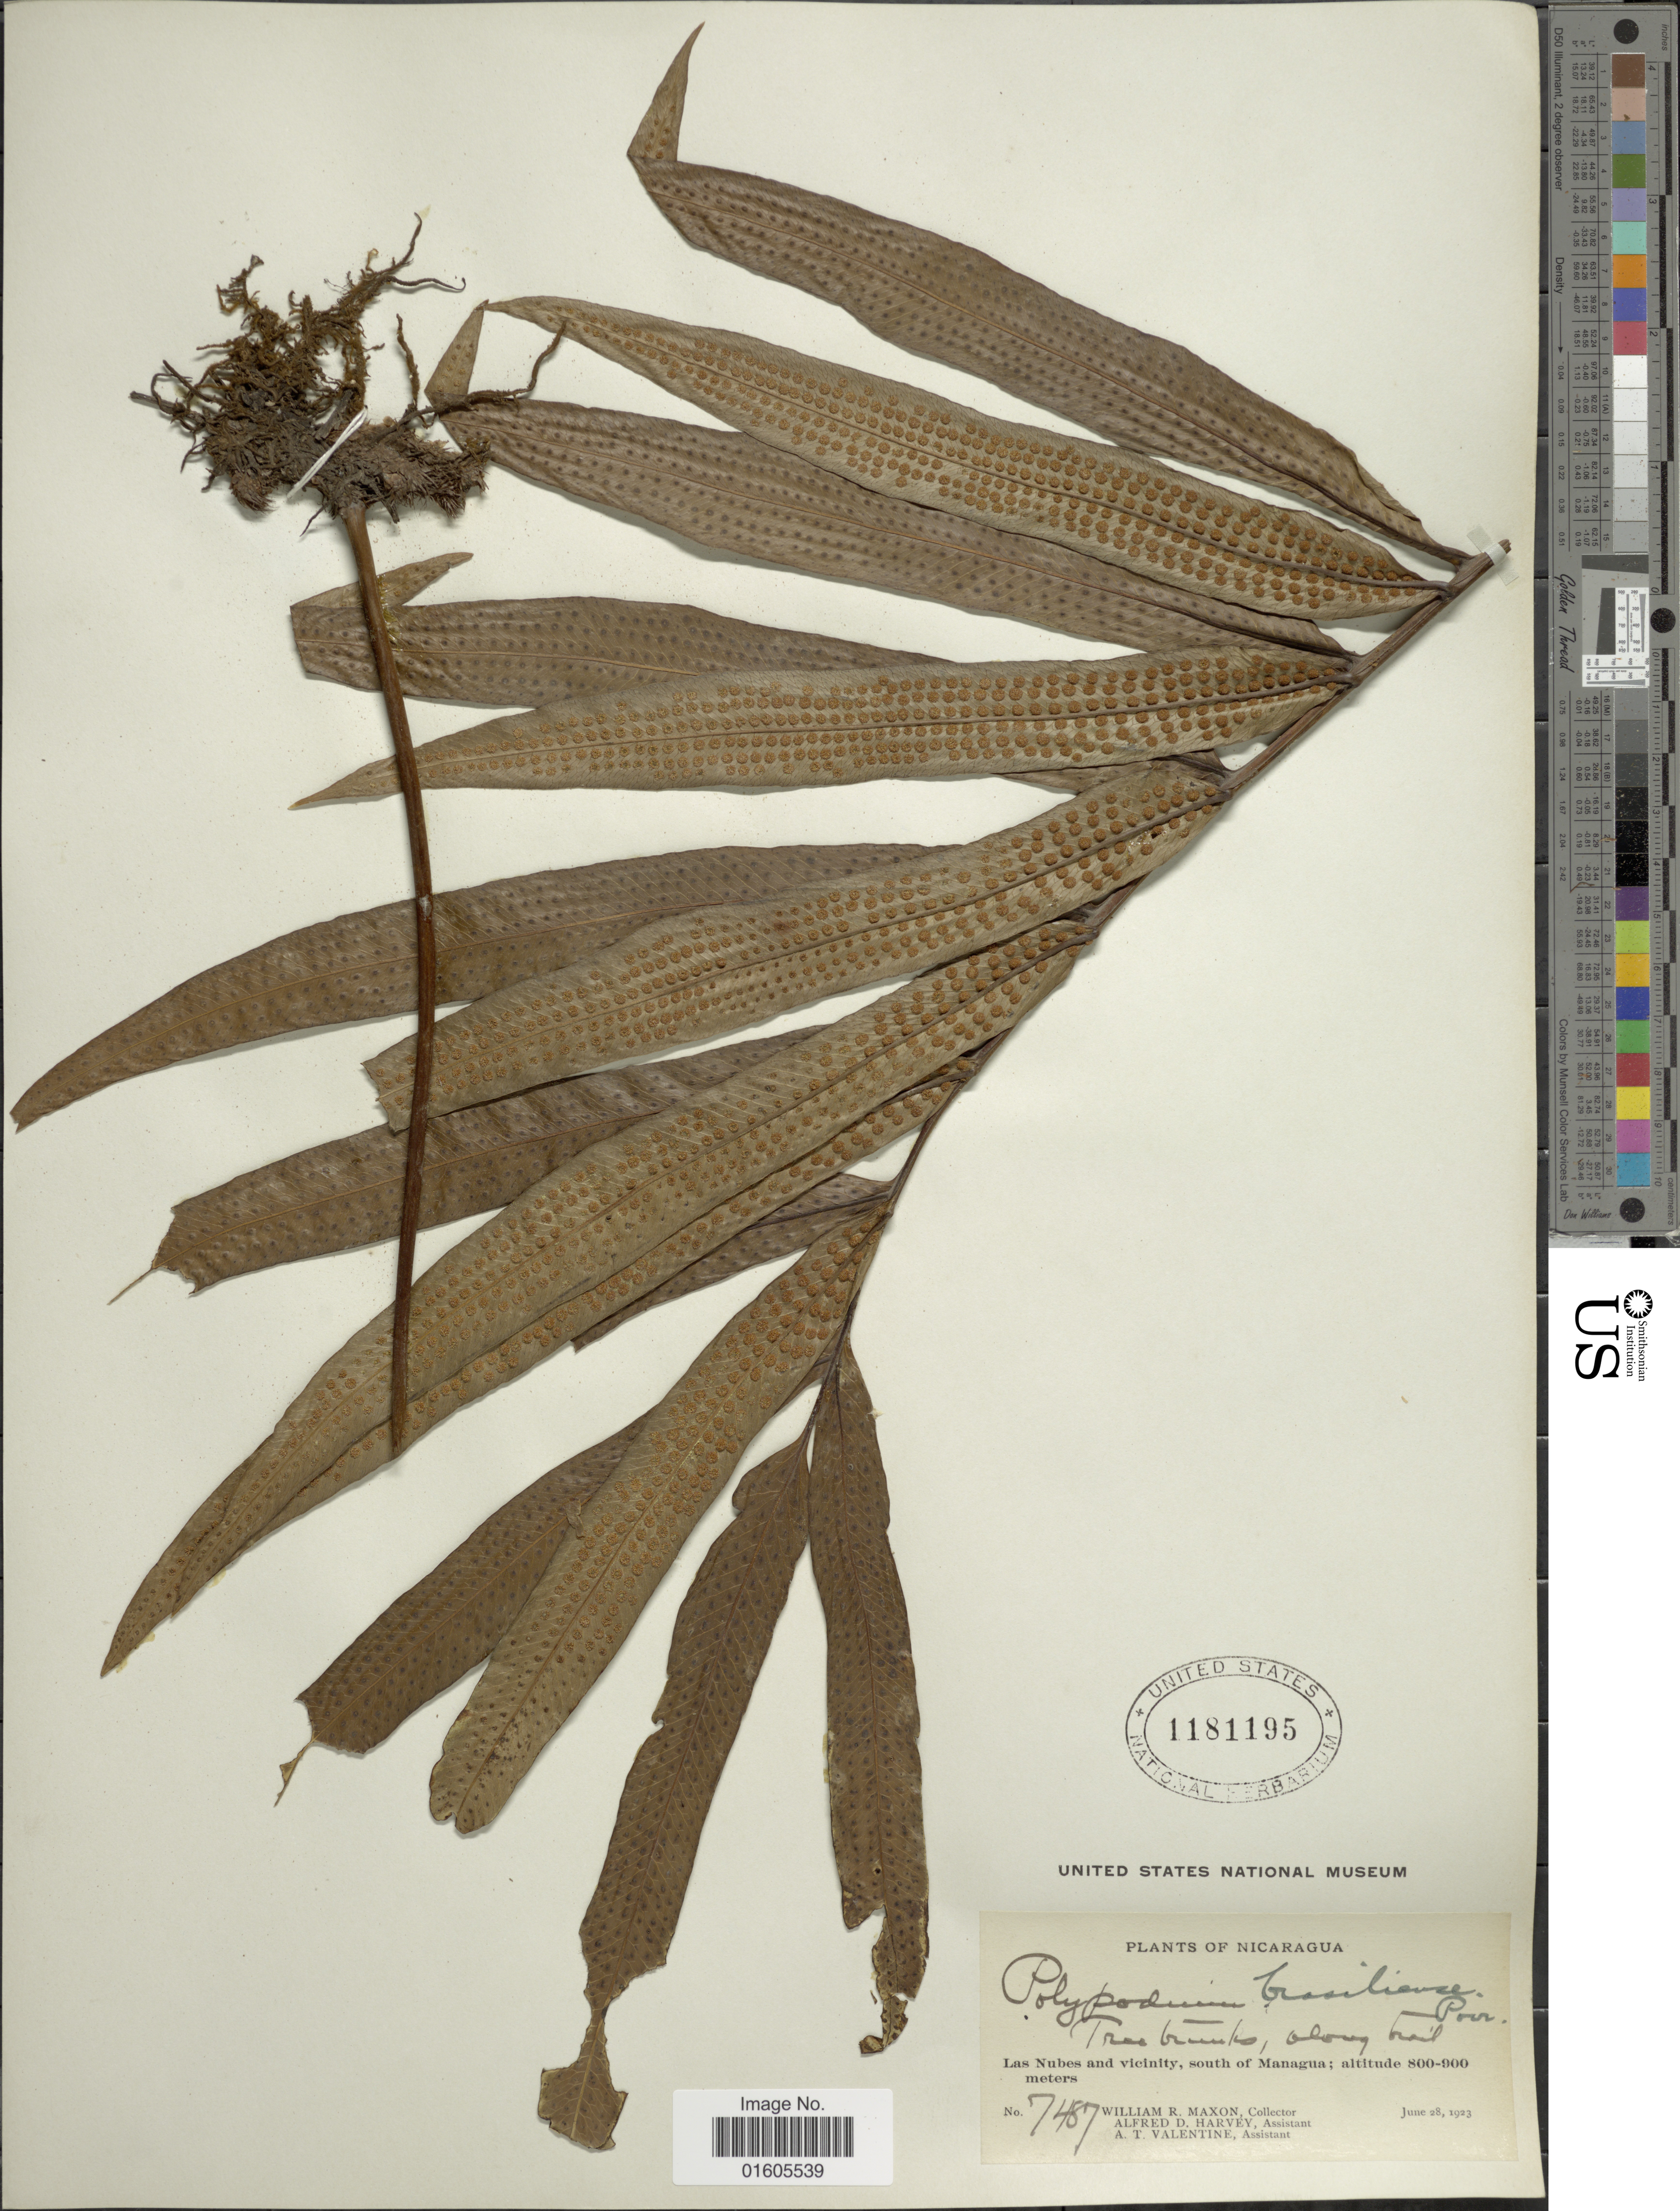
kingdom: Plantae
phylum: Tracheophyta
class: Polypodiopsida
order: Polypodiales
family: Polypodiaceae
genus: Serpocaulon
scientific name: Serpocaulon triseriale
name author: (Sw.) A.R. Sm.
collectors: W. R. Maxon, A. D. Harvey & A. Valentine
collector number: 7487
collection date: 1923-08-28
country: Nicaragua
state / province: Managua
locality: Las Nubes and viciniy, south of Managua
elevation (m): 800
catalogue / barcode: US 1181195